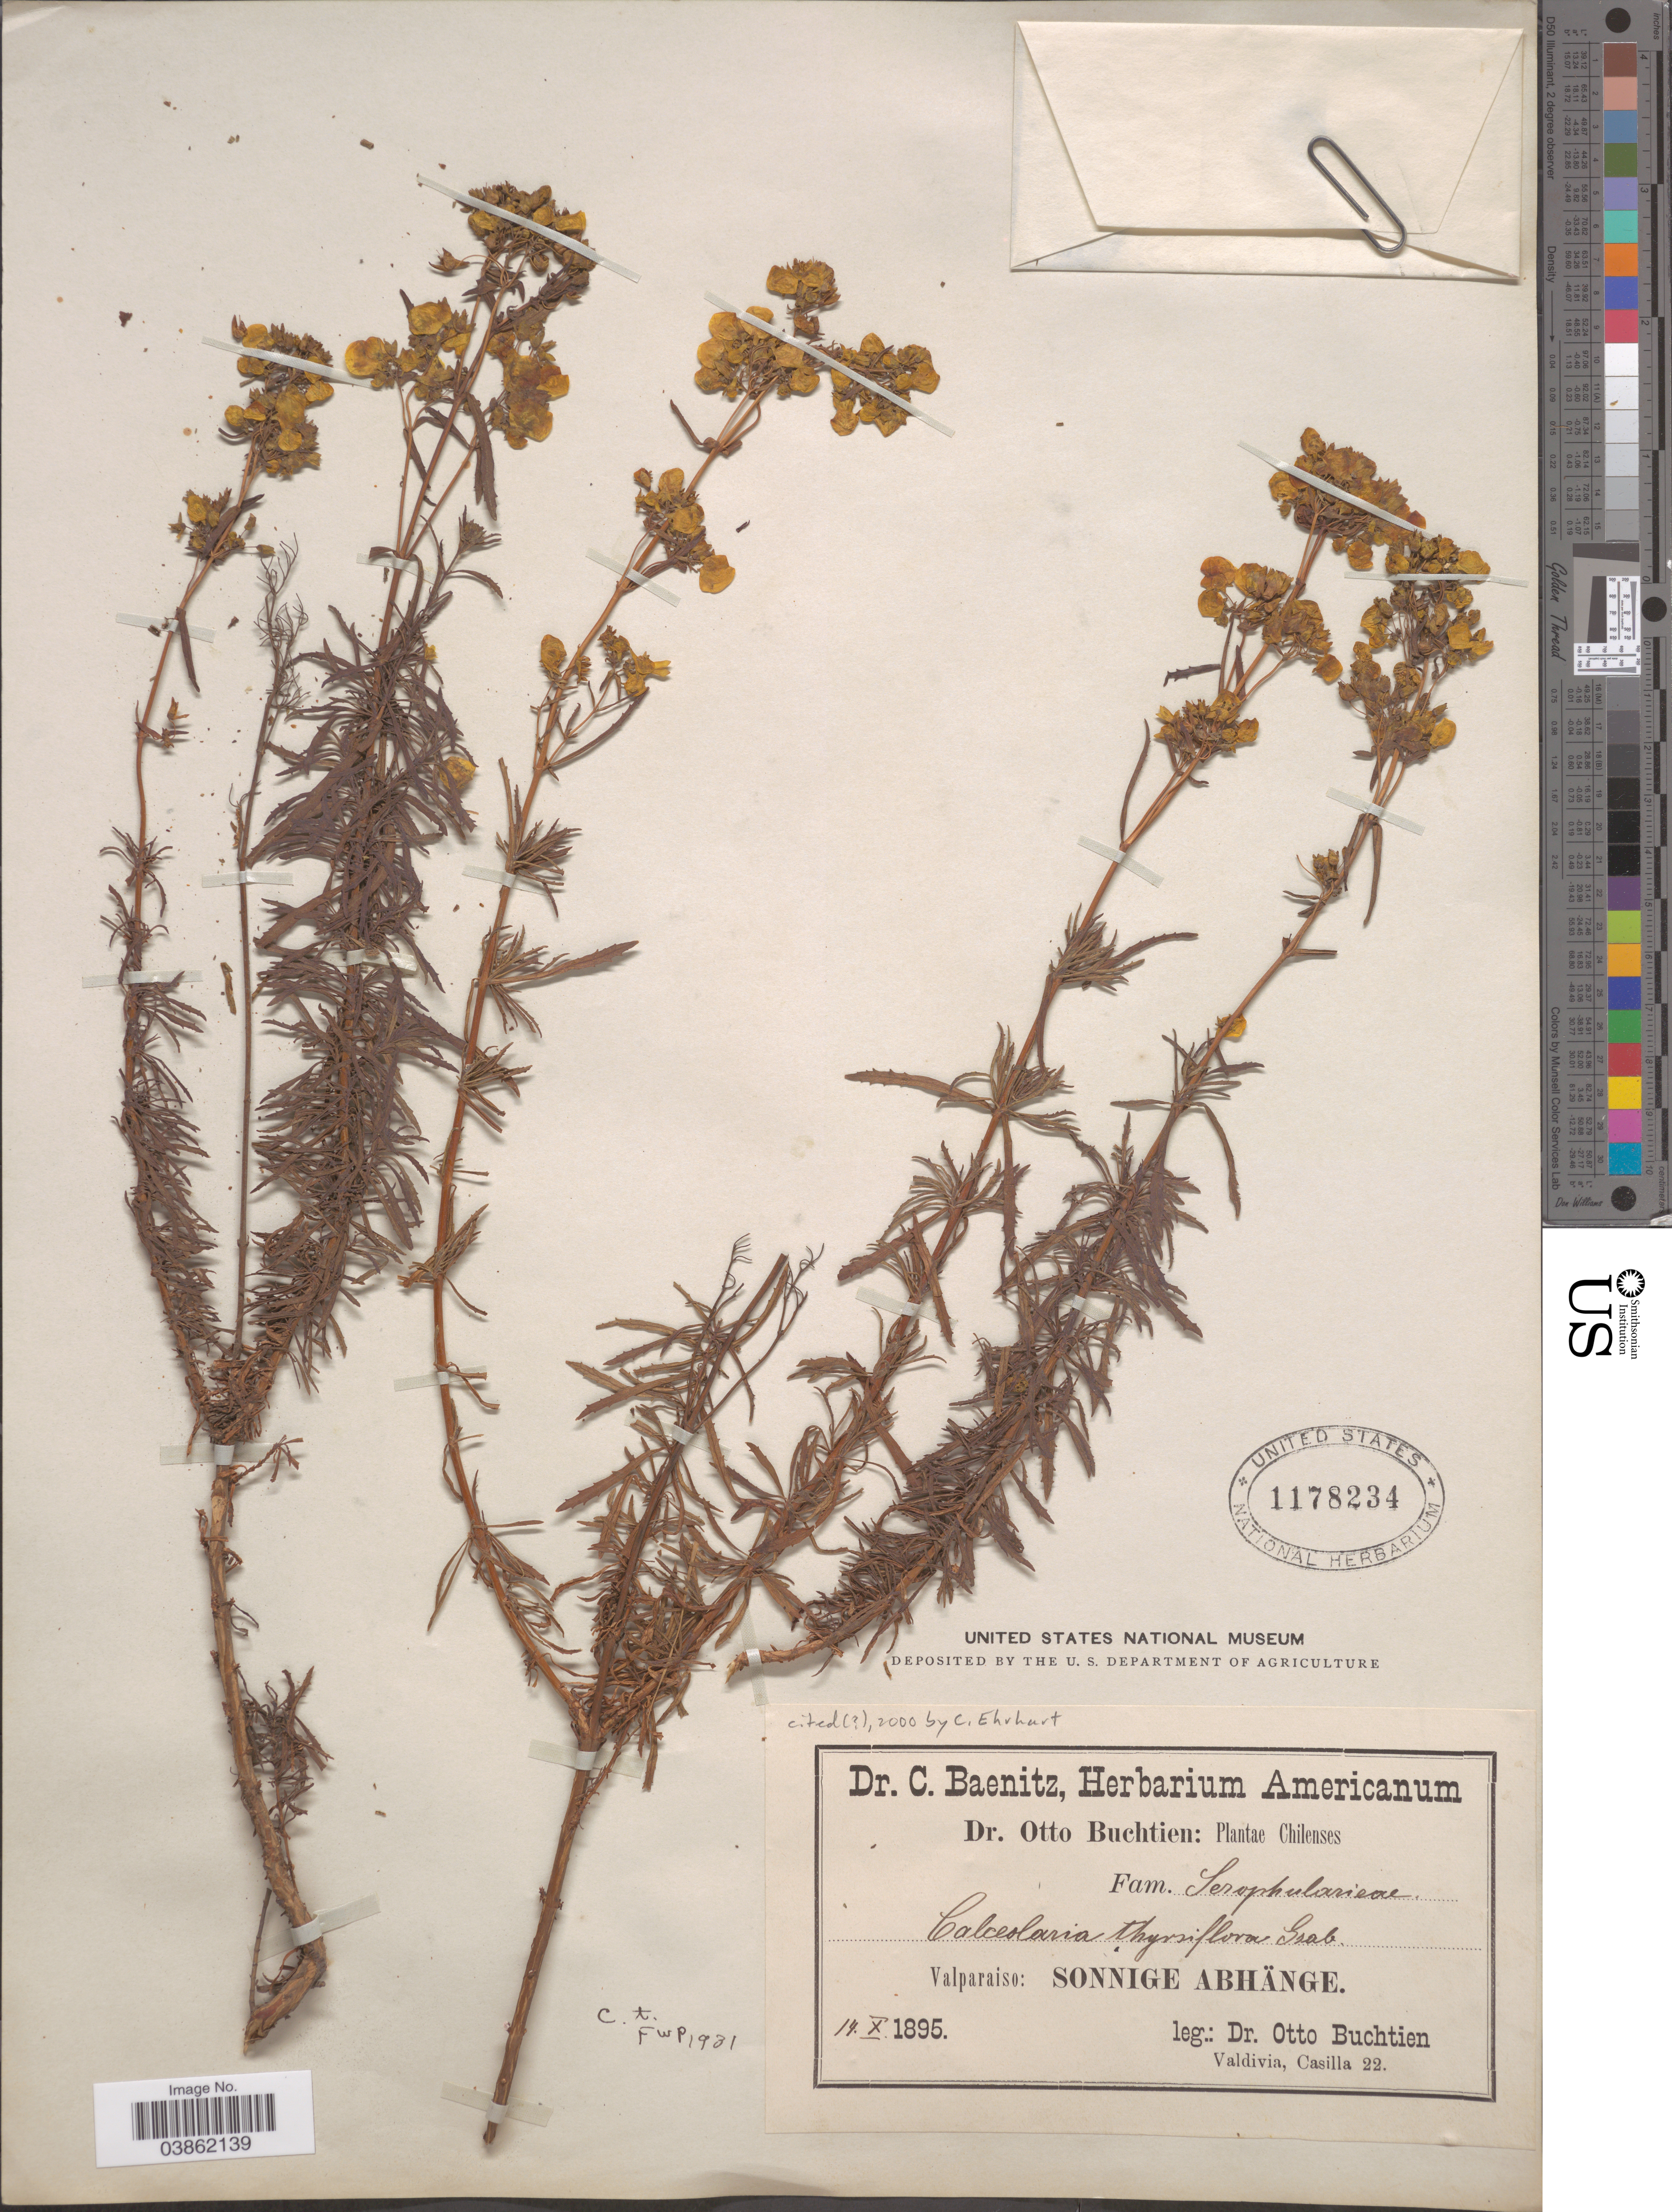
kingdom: Plantae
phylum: Tracheophyta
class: Magnoliopsida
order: Lamiales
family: Calceolariaceae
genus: Calceolaria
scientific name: Calceolaria thyrsiflora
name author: Graham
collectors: O. Buchtien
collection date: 1895-10-14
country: Chile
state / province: Valparaíso (V)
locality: Sonnige Abhänge.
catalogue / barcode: US 1178234